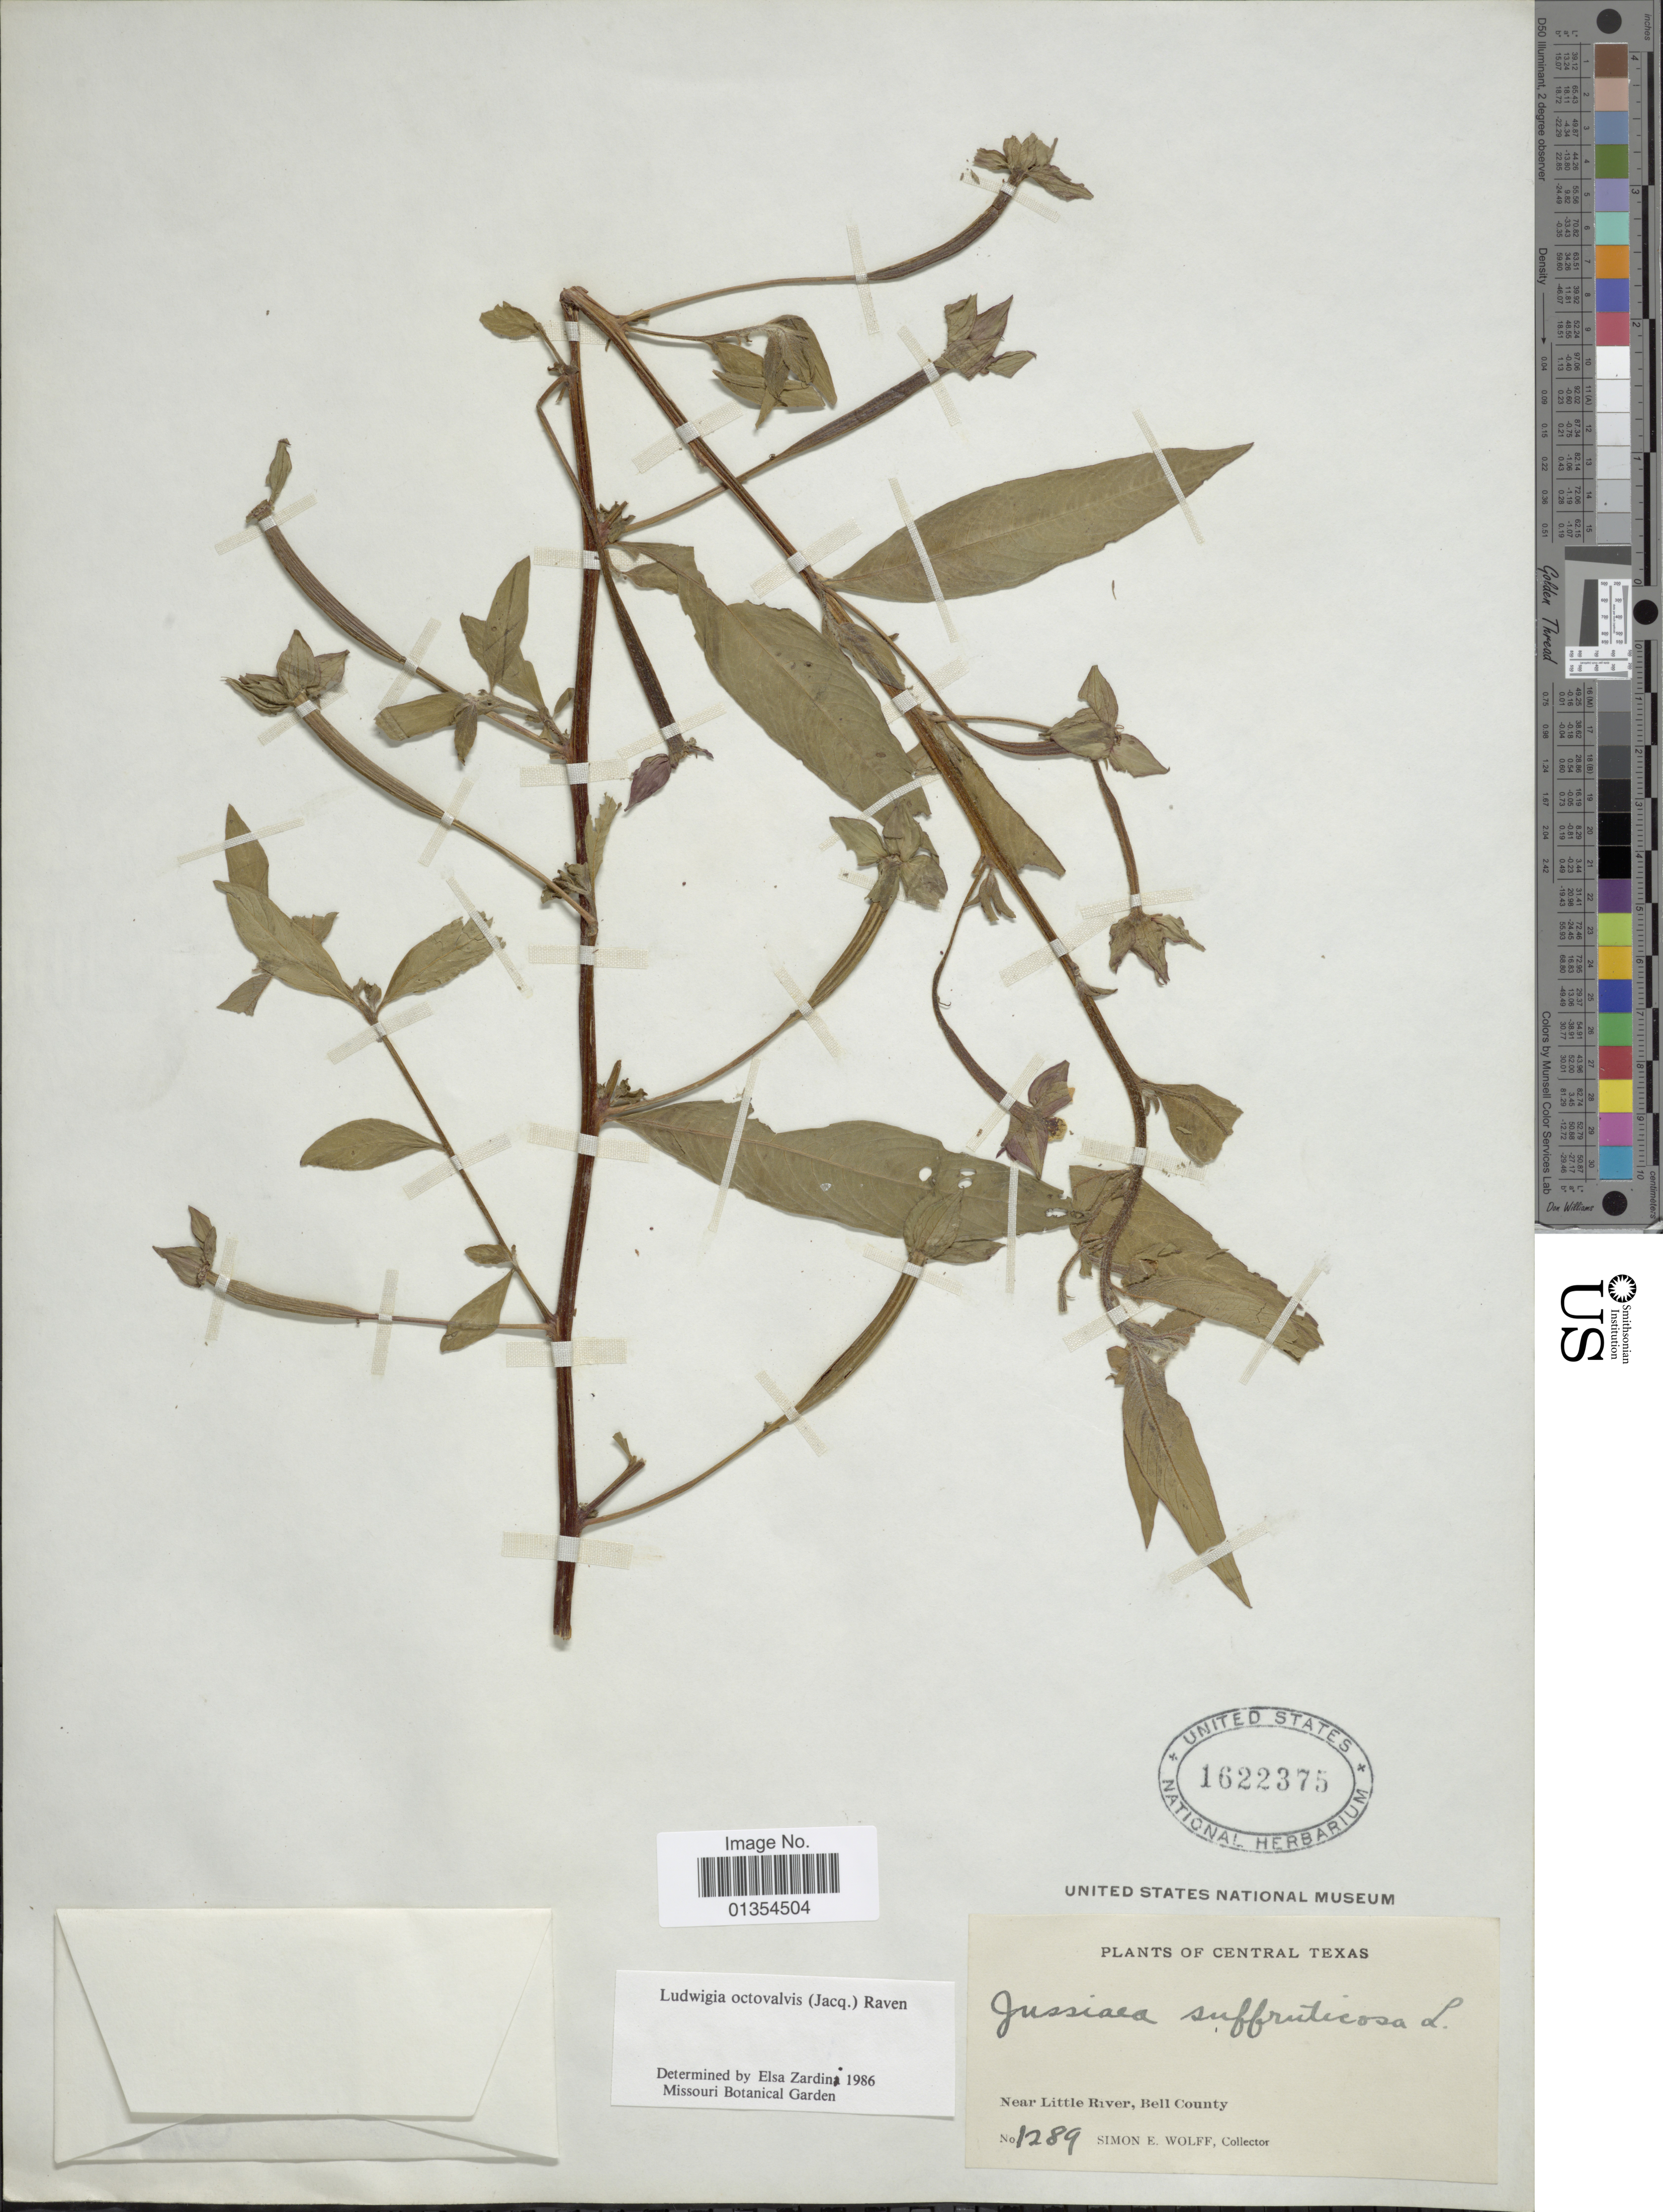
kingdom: Plantae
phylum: Tracheophyta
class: Magnoliopsida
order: Myrtales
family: Onagraceae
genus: Ludwigia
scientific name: Ludwigia octovalvis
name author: (Jacq.) P.H. Raven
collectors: S. E. Wolff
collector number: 1289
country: United States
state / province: Texas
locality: Central Texas, near Little River, Bell County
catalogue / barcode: US 1622375